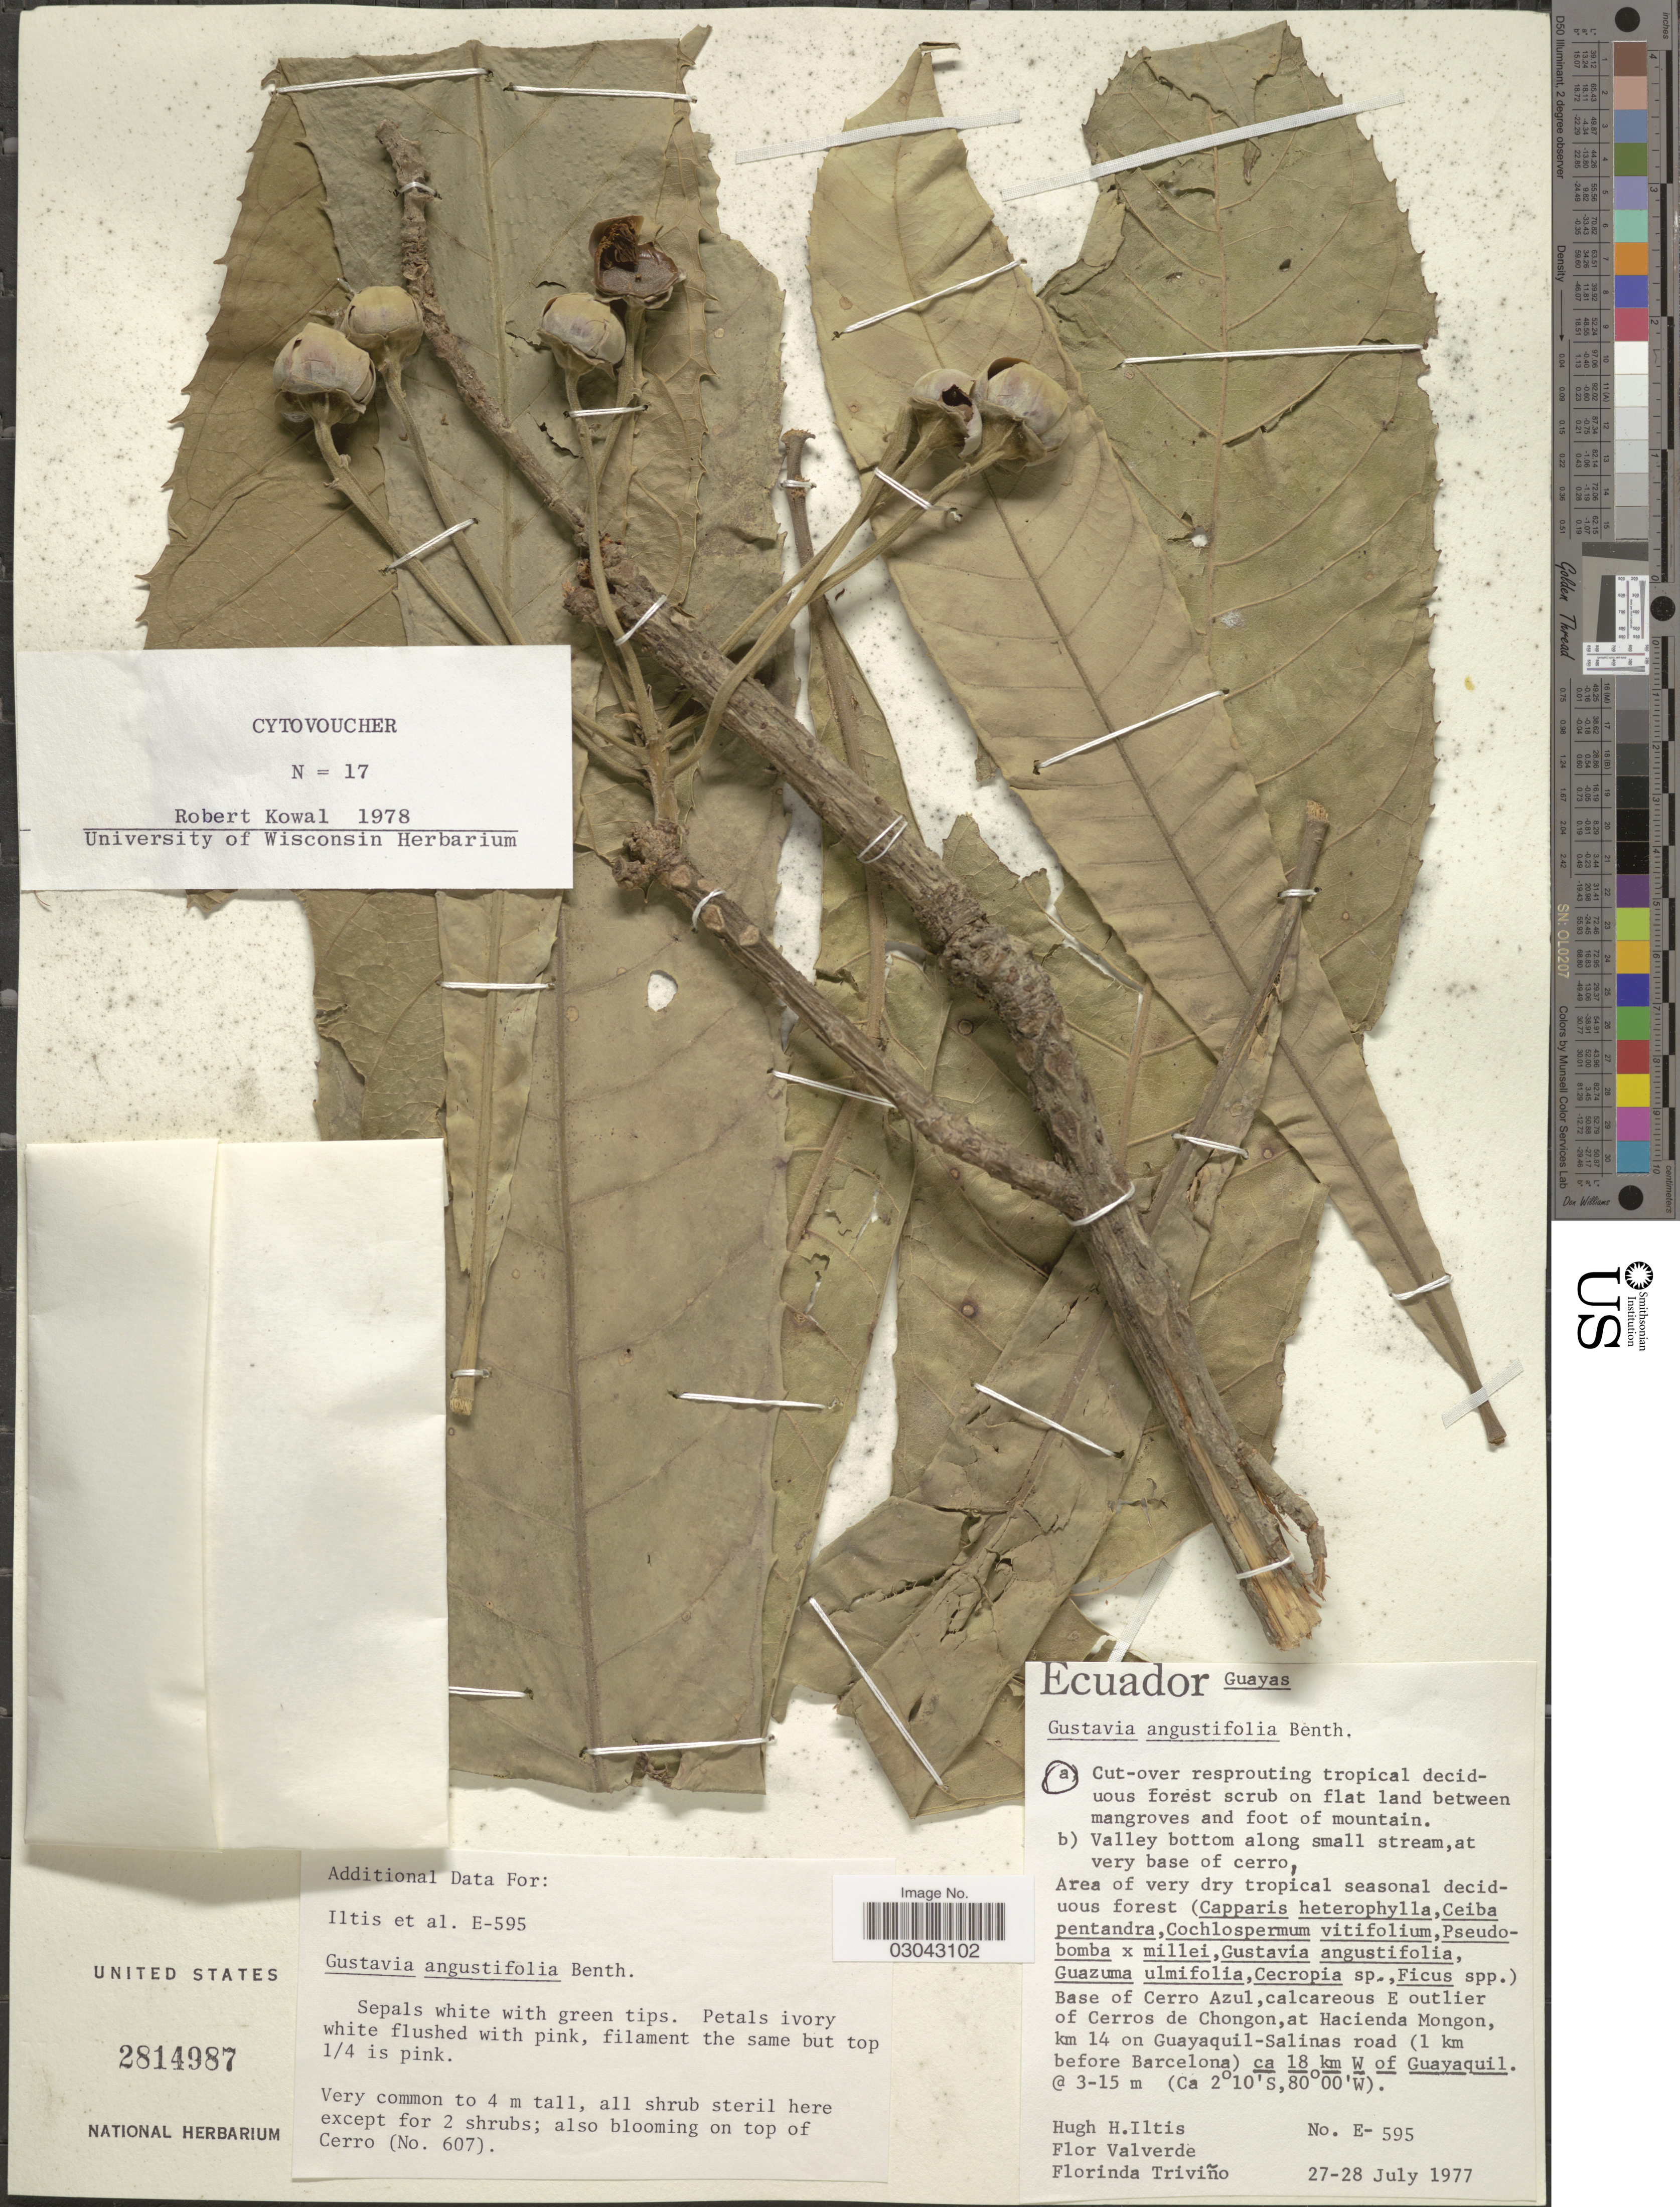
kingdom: Plantae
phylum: Tracheophyta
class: Magnoliopsida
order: Ericales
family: Lecythidaceae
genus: Gustavia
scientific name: Gustavia angustifolia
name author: Benth.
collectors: H. H. Iltis, F. M. Valverde & F. Triviño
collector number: E-595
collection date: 1977-07-27/1977-07-28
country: Ecuador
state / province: Guayas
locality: Base of Cerro Azul, calcareous E outlier of Cerros Azul, at Hacienda Mongon, km 14 on Guayaquil-Salinas road (1 km before Barcelona) ca 18 km W of Guayaquil.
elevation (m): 3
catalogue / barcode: US 2814987